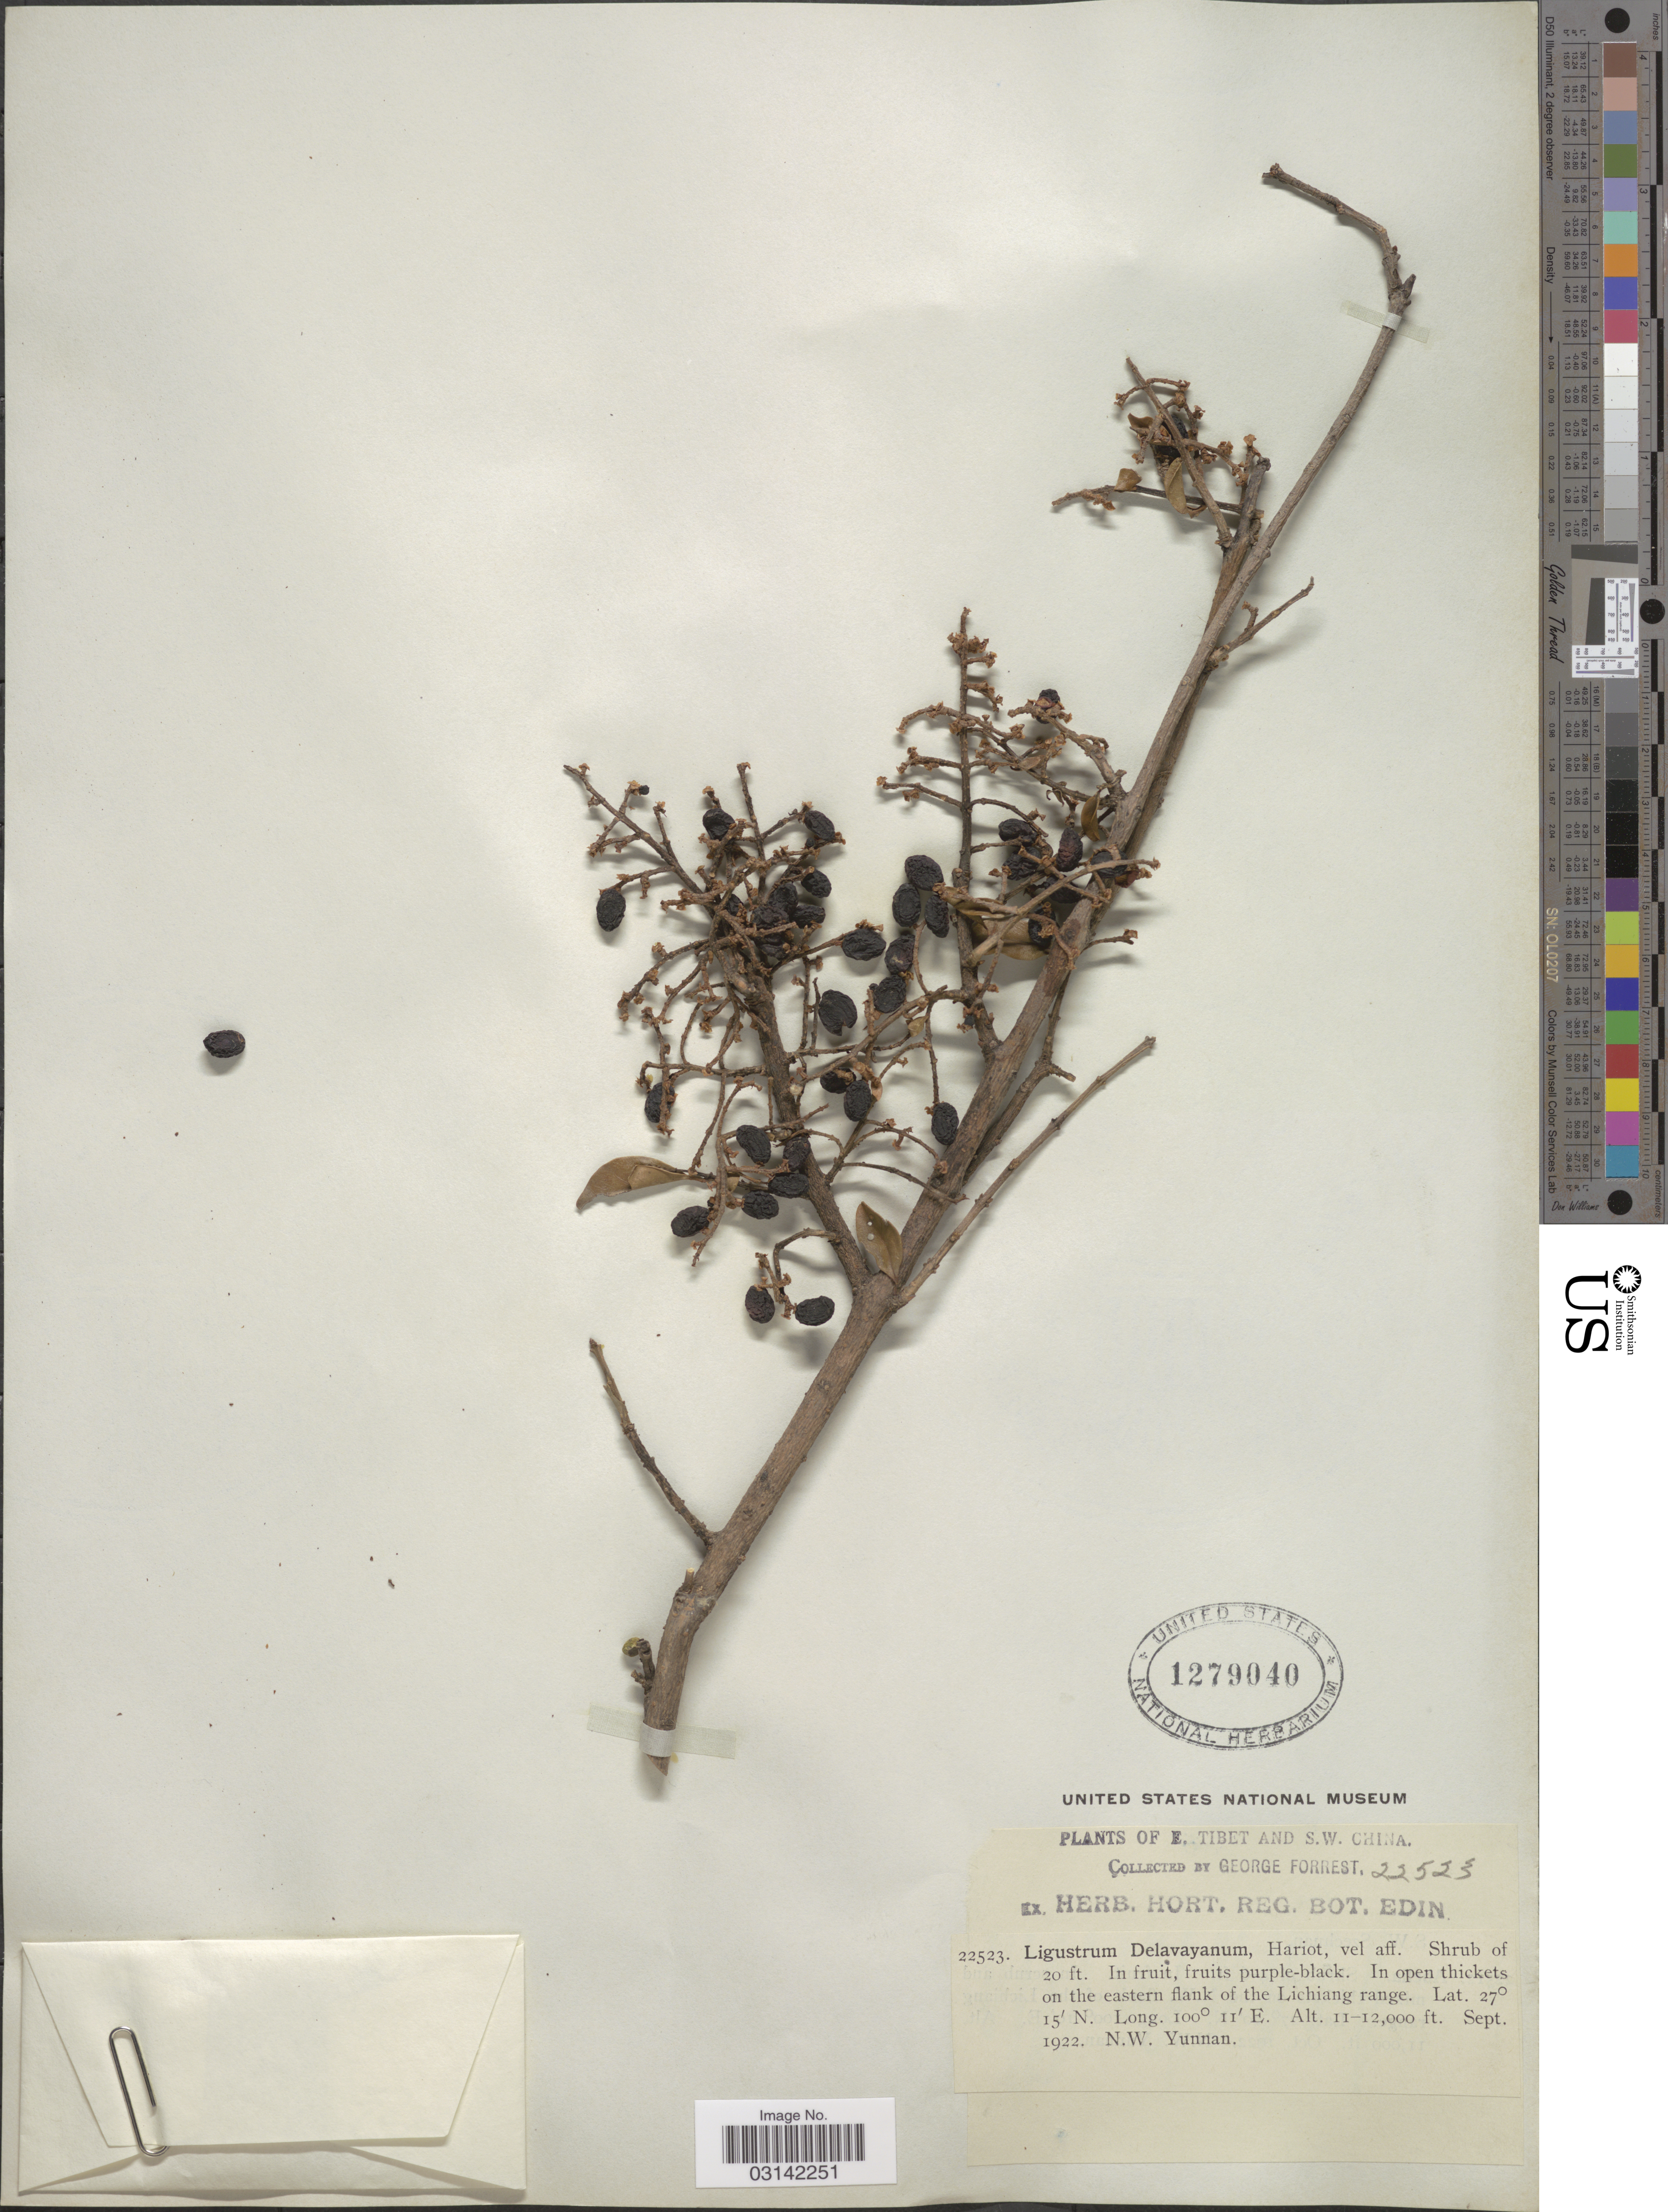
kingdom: Plantae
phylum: Tracheophyta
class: Magnoliopsida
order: Lamiales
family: Oleaceae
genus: Ligustrum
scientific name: Ligustrum delavayanum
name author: Har.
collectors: G. Forrest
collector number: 22523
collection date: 1922-09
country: China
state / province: Yunnan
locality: S. W. China. On the eastern flank of the Lichiang range. N. W. Yunnan.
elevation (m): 3353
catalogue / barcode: US 1279040